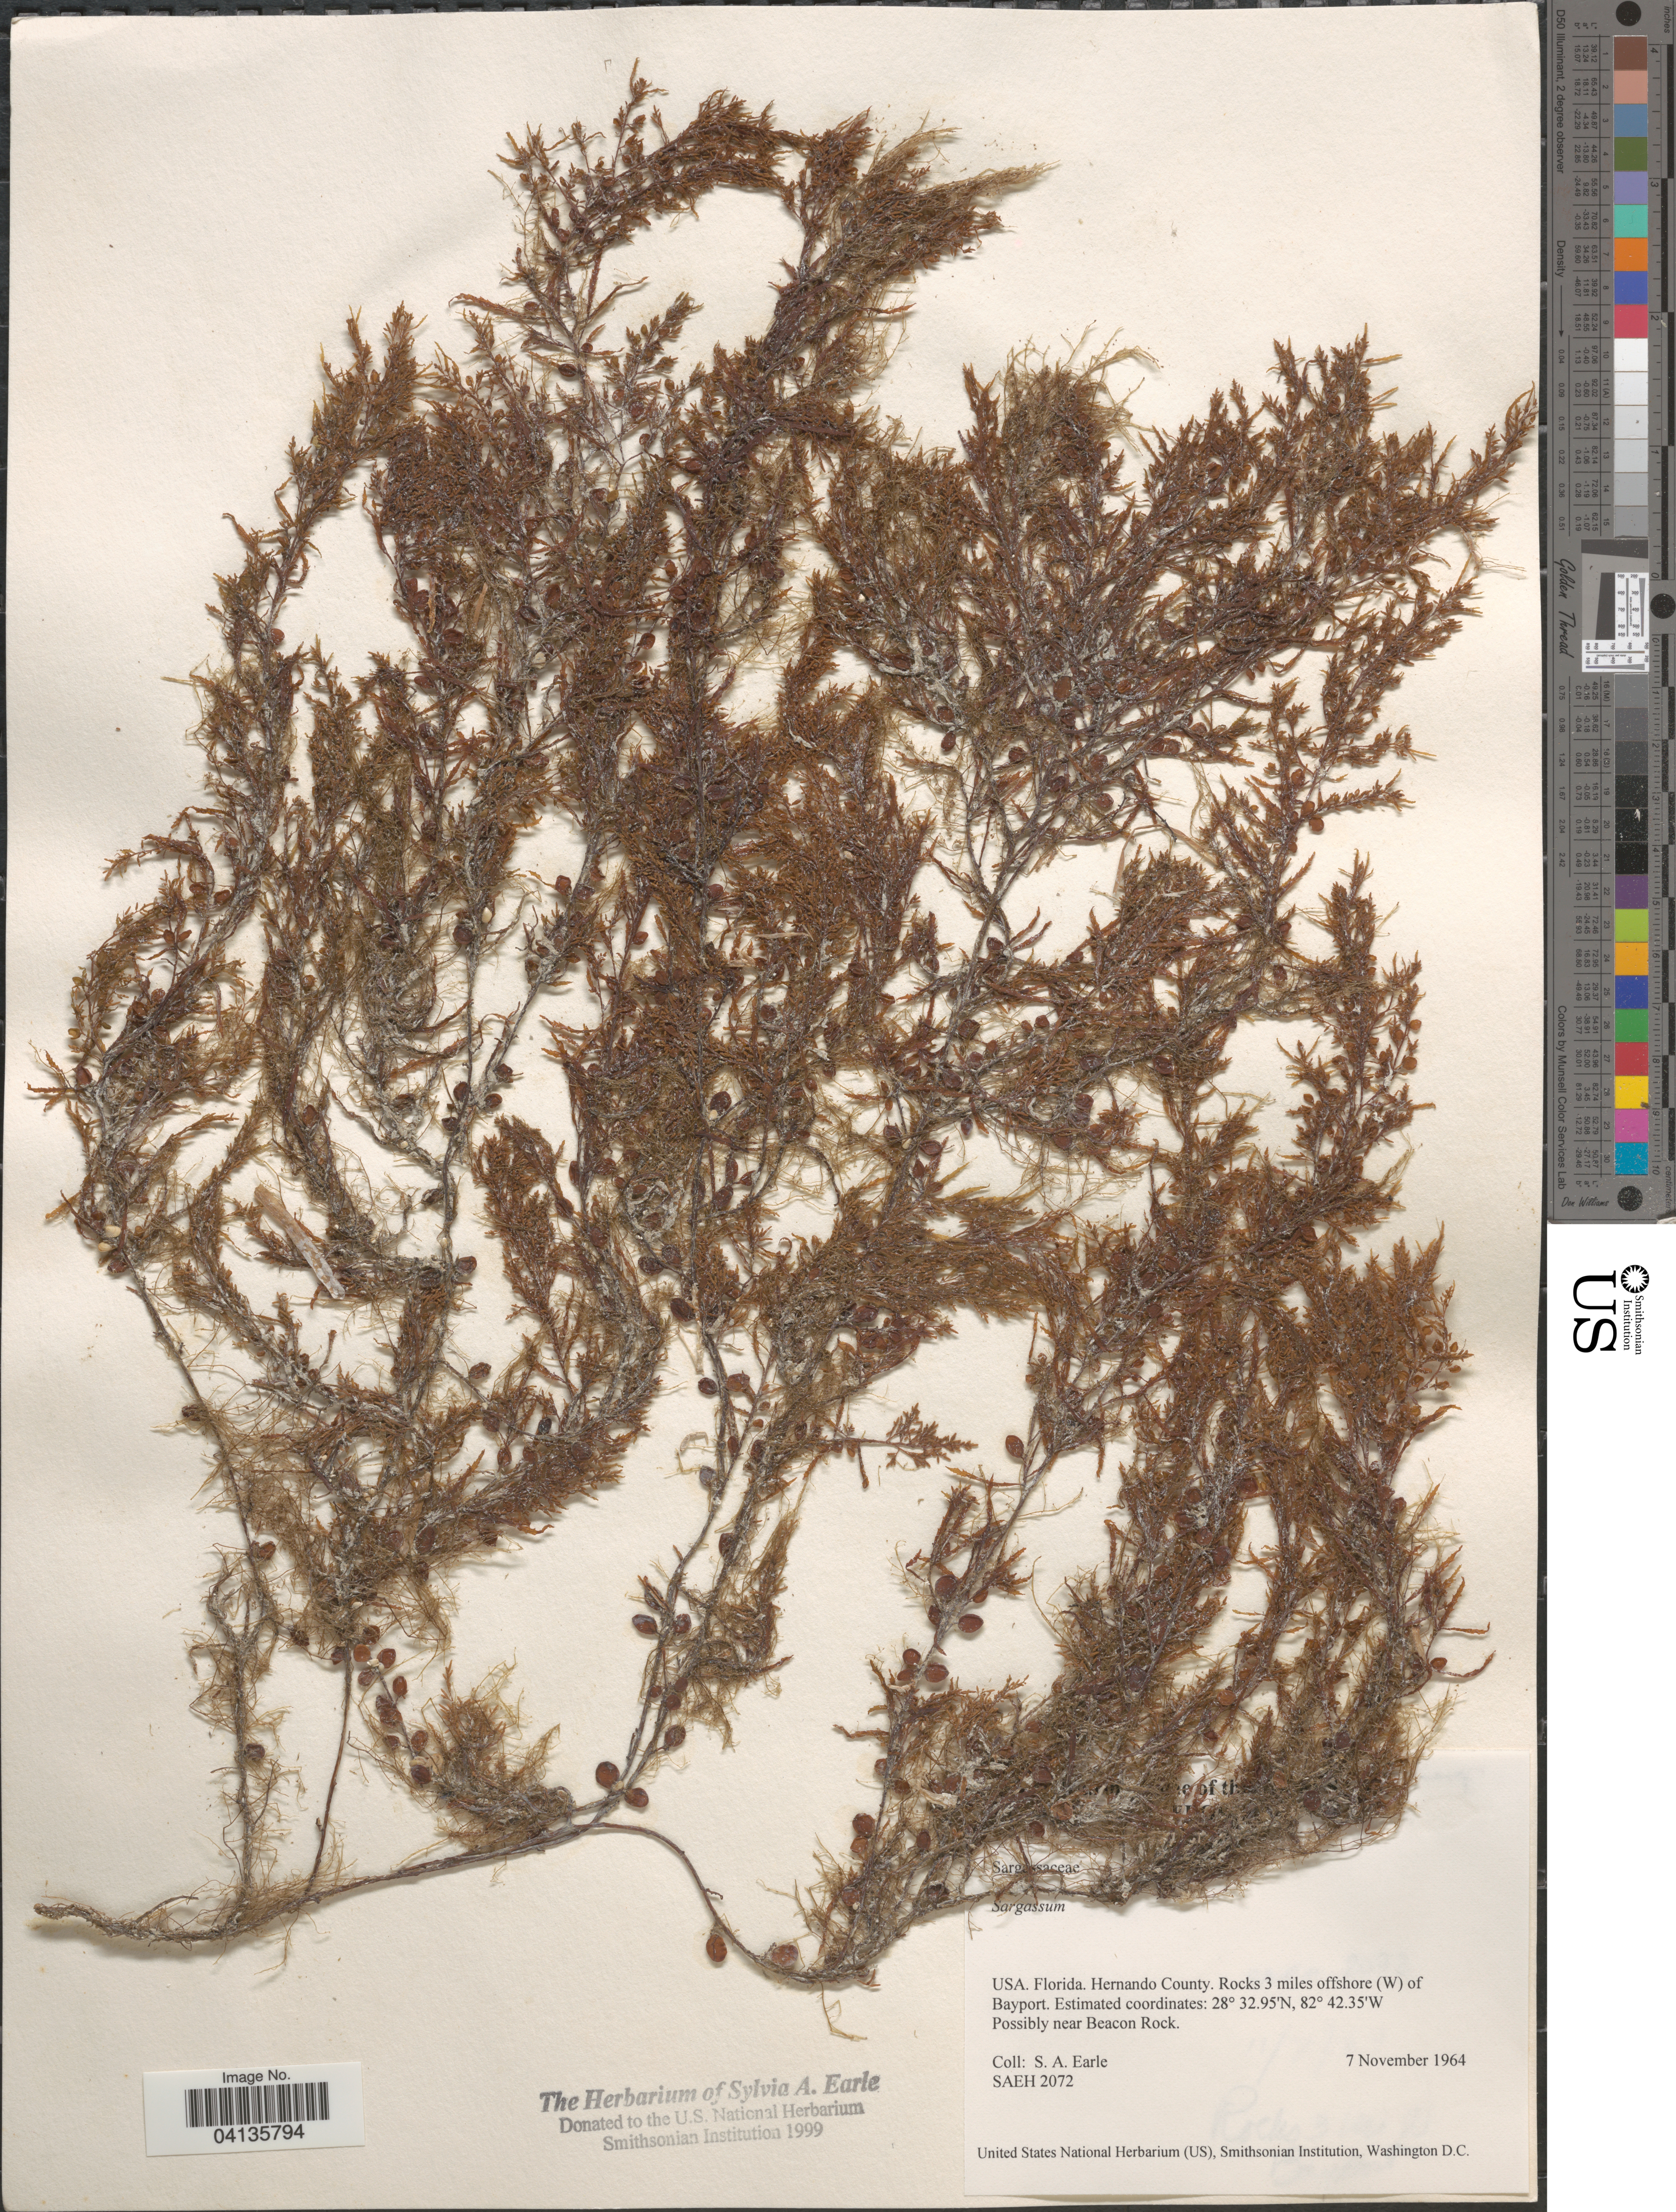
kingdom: Chromista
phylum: Ochrophyta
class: Phaeophyceae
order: Fucales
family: Sargassaceae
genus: Sargassum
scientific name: Sargassum sp.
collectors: S. A. Earle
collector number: SAEH 2072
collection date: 1964-11-07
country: United States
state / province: Florida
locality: Hernando County. Rocks 3 miles offshore (W) of Bayport.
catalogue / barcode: US 238653